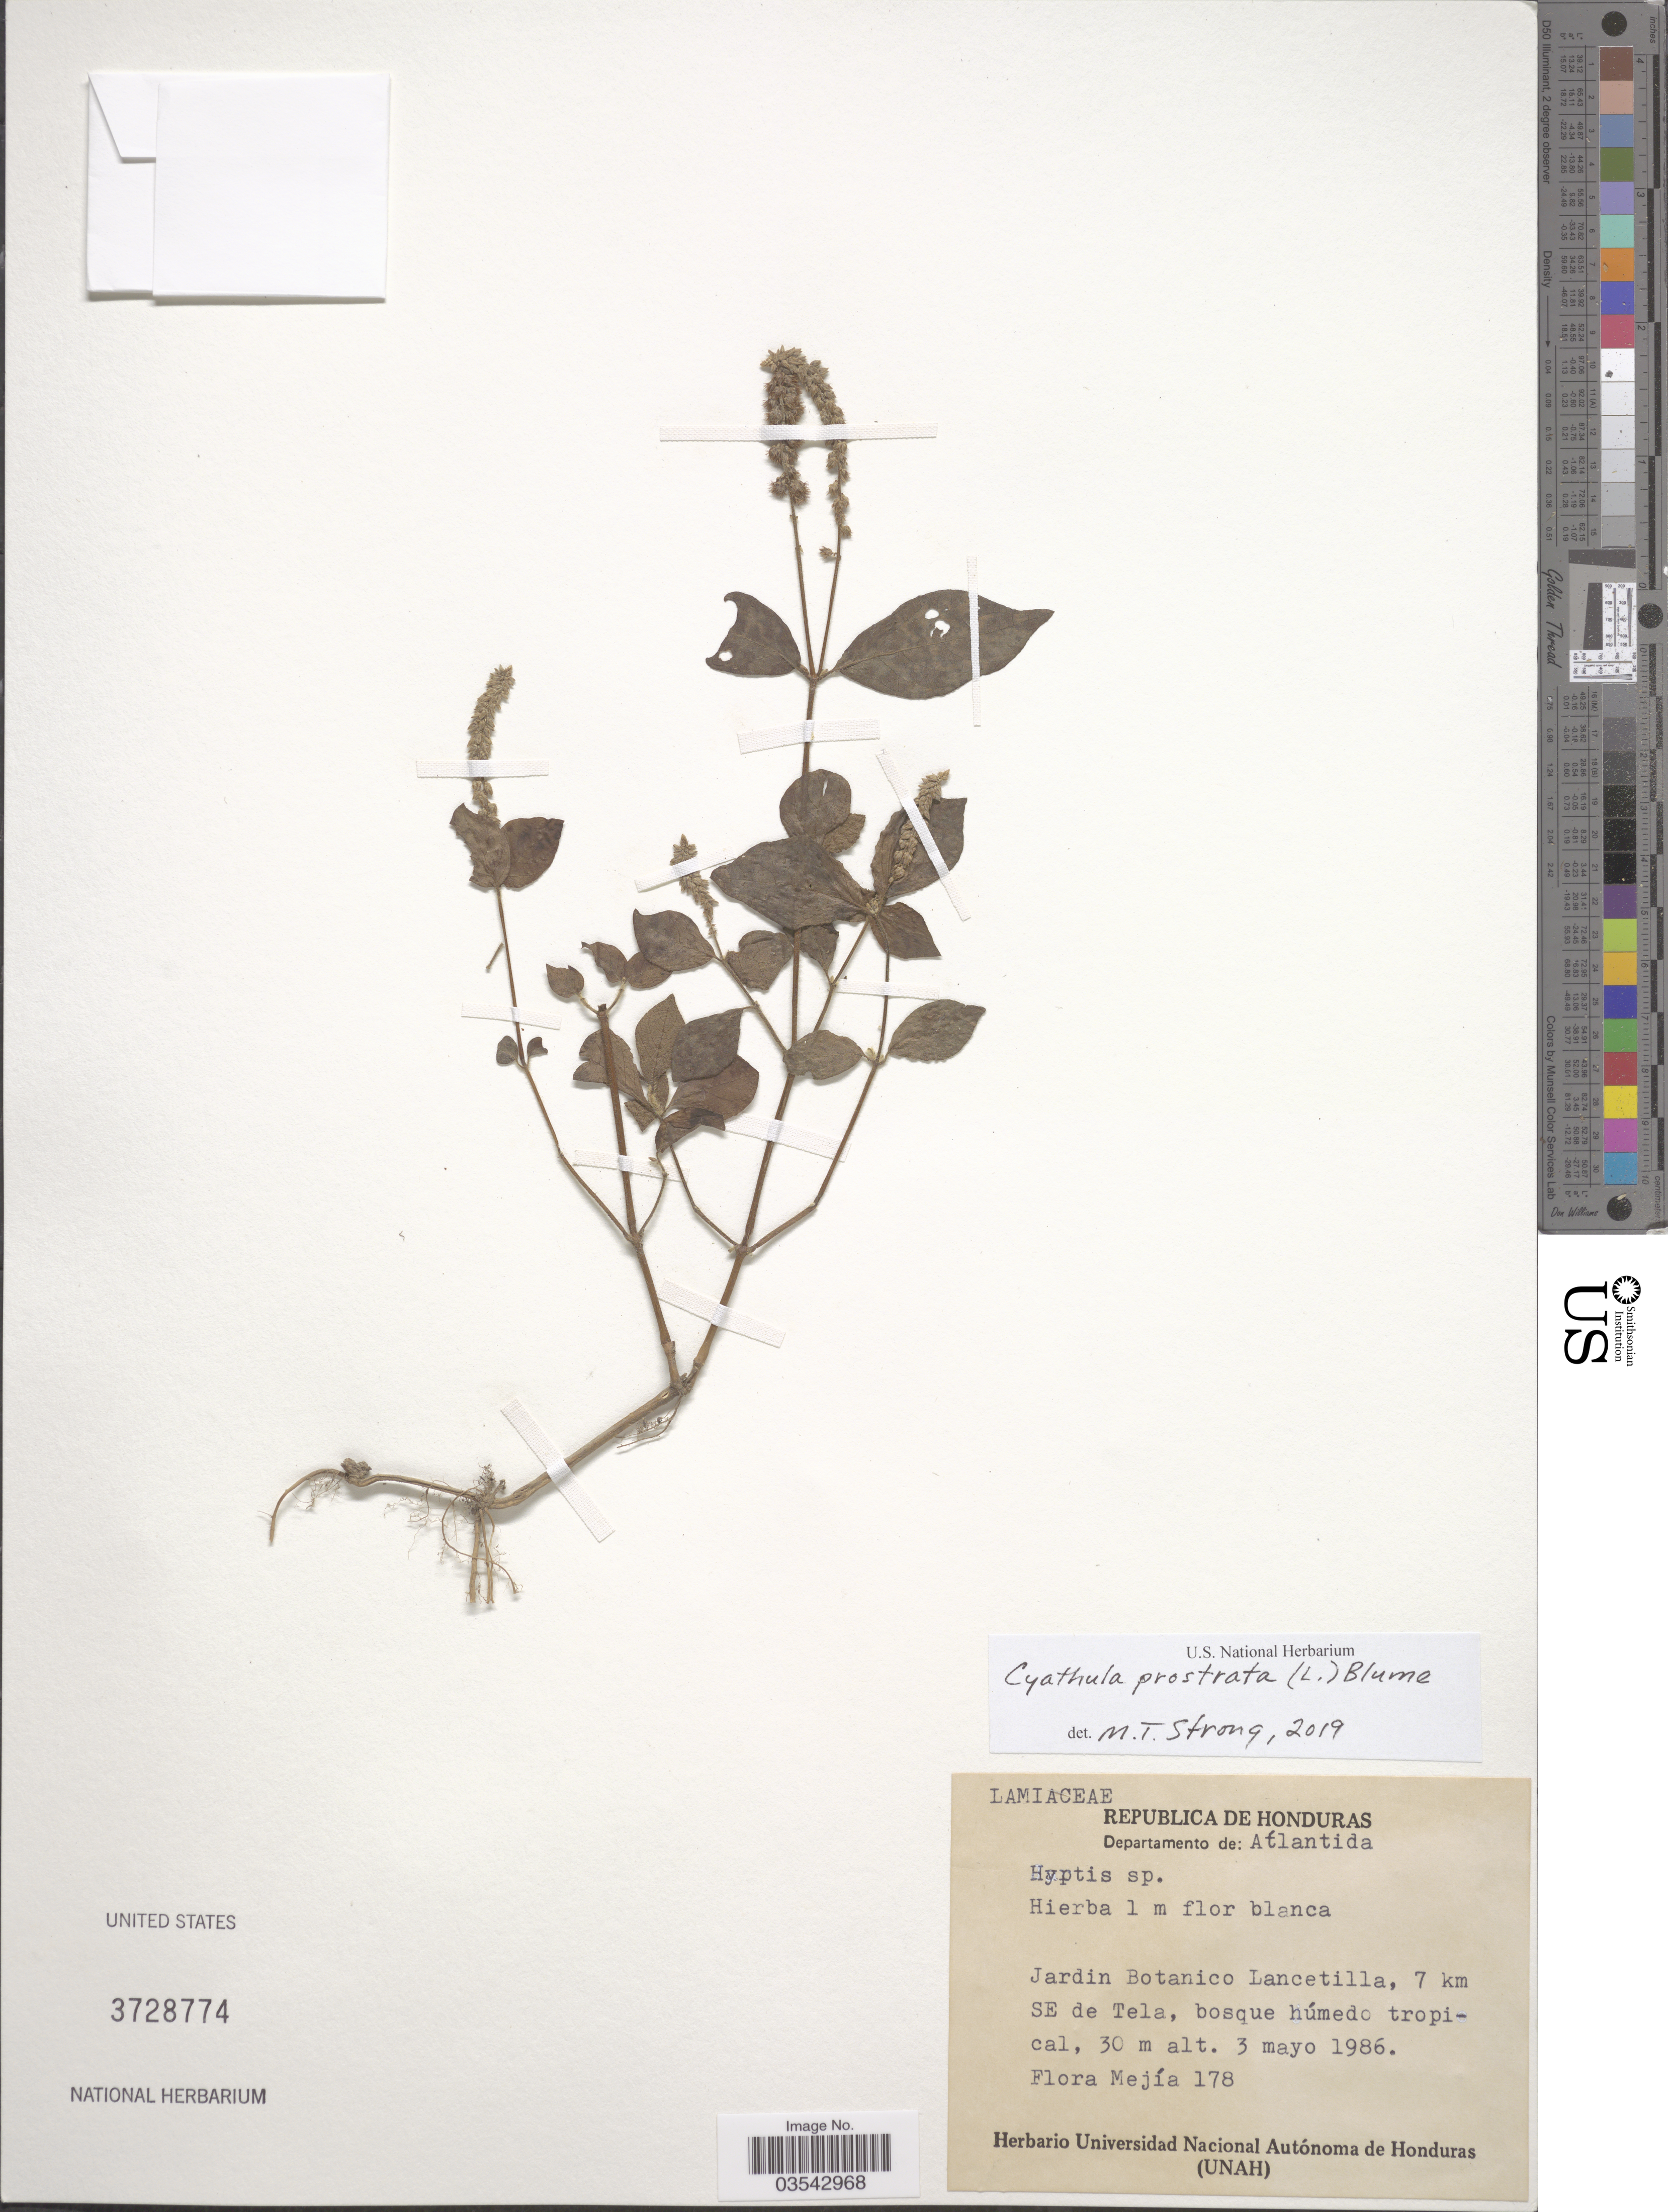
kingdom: Plantae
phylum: Tracheophyta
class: Magnoliopsida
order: Caryophyllales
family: Amaranthaceae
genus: Cyathula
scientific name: Cyathula prostrata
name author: (L.) Blume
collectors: F. Mejia C.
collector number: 178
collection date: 1986-05-03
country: Honduras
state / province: Atlántida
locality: Departamento de: Atlantida. Jardin Botanico Lancetilla, 7 km SE de Tela, bosque húmedo tropical.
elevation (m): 30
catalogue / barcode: US 3728774